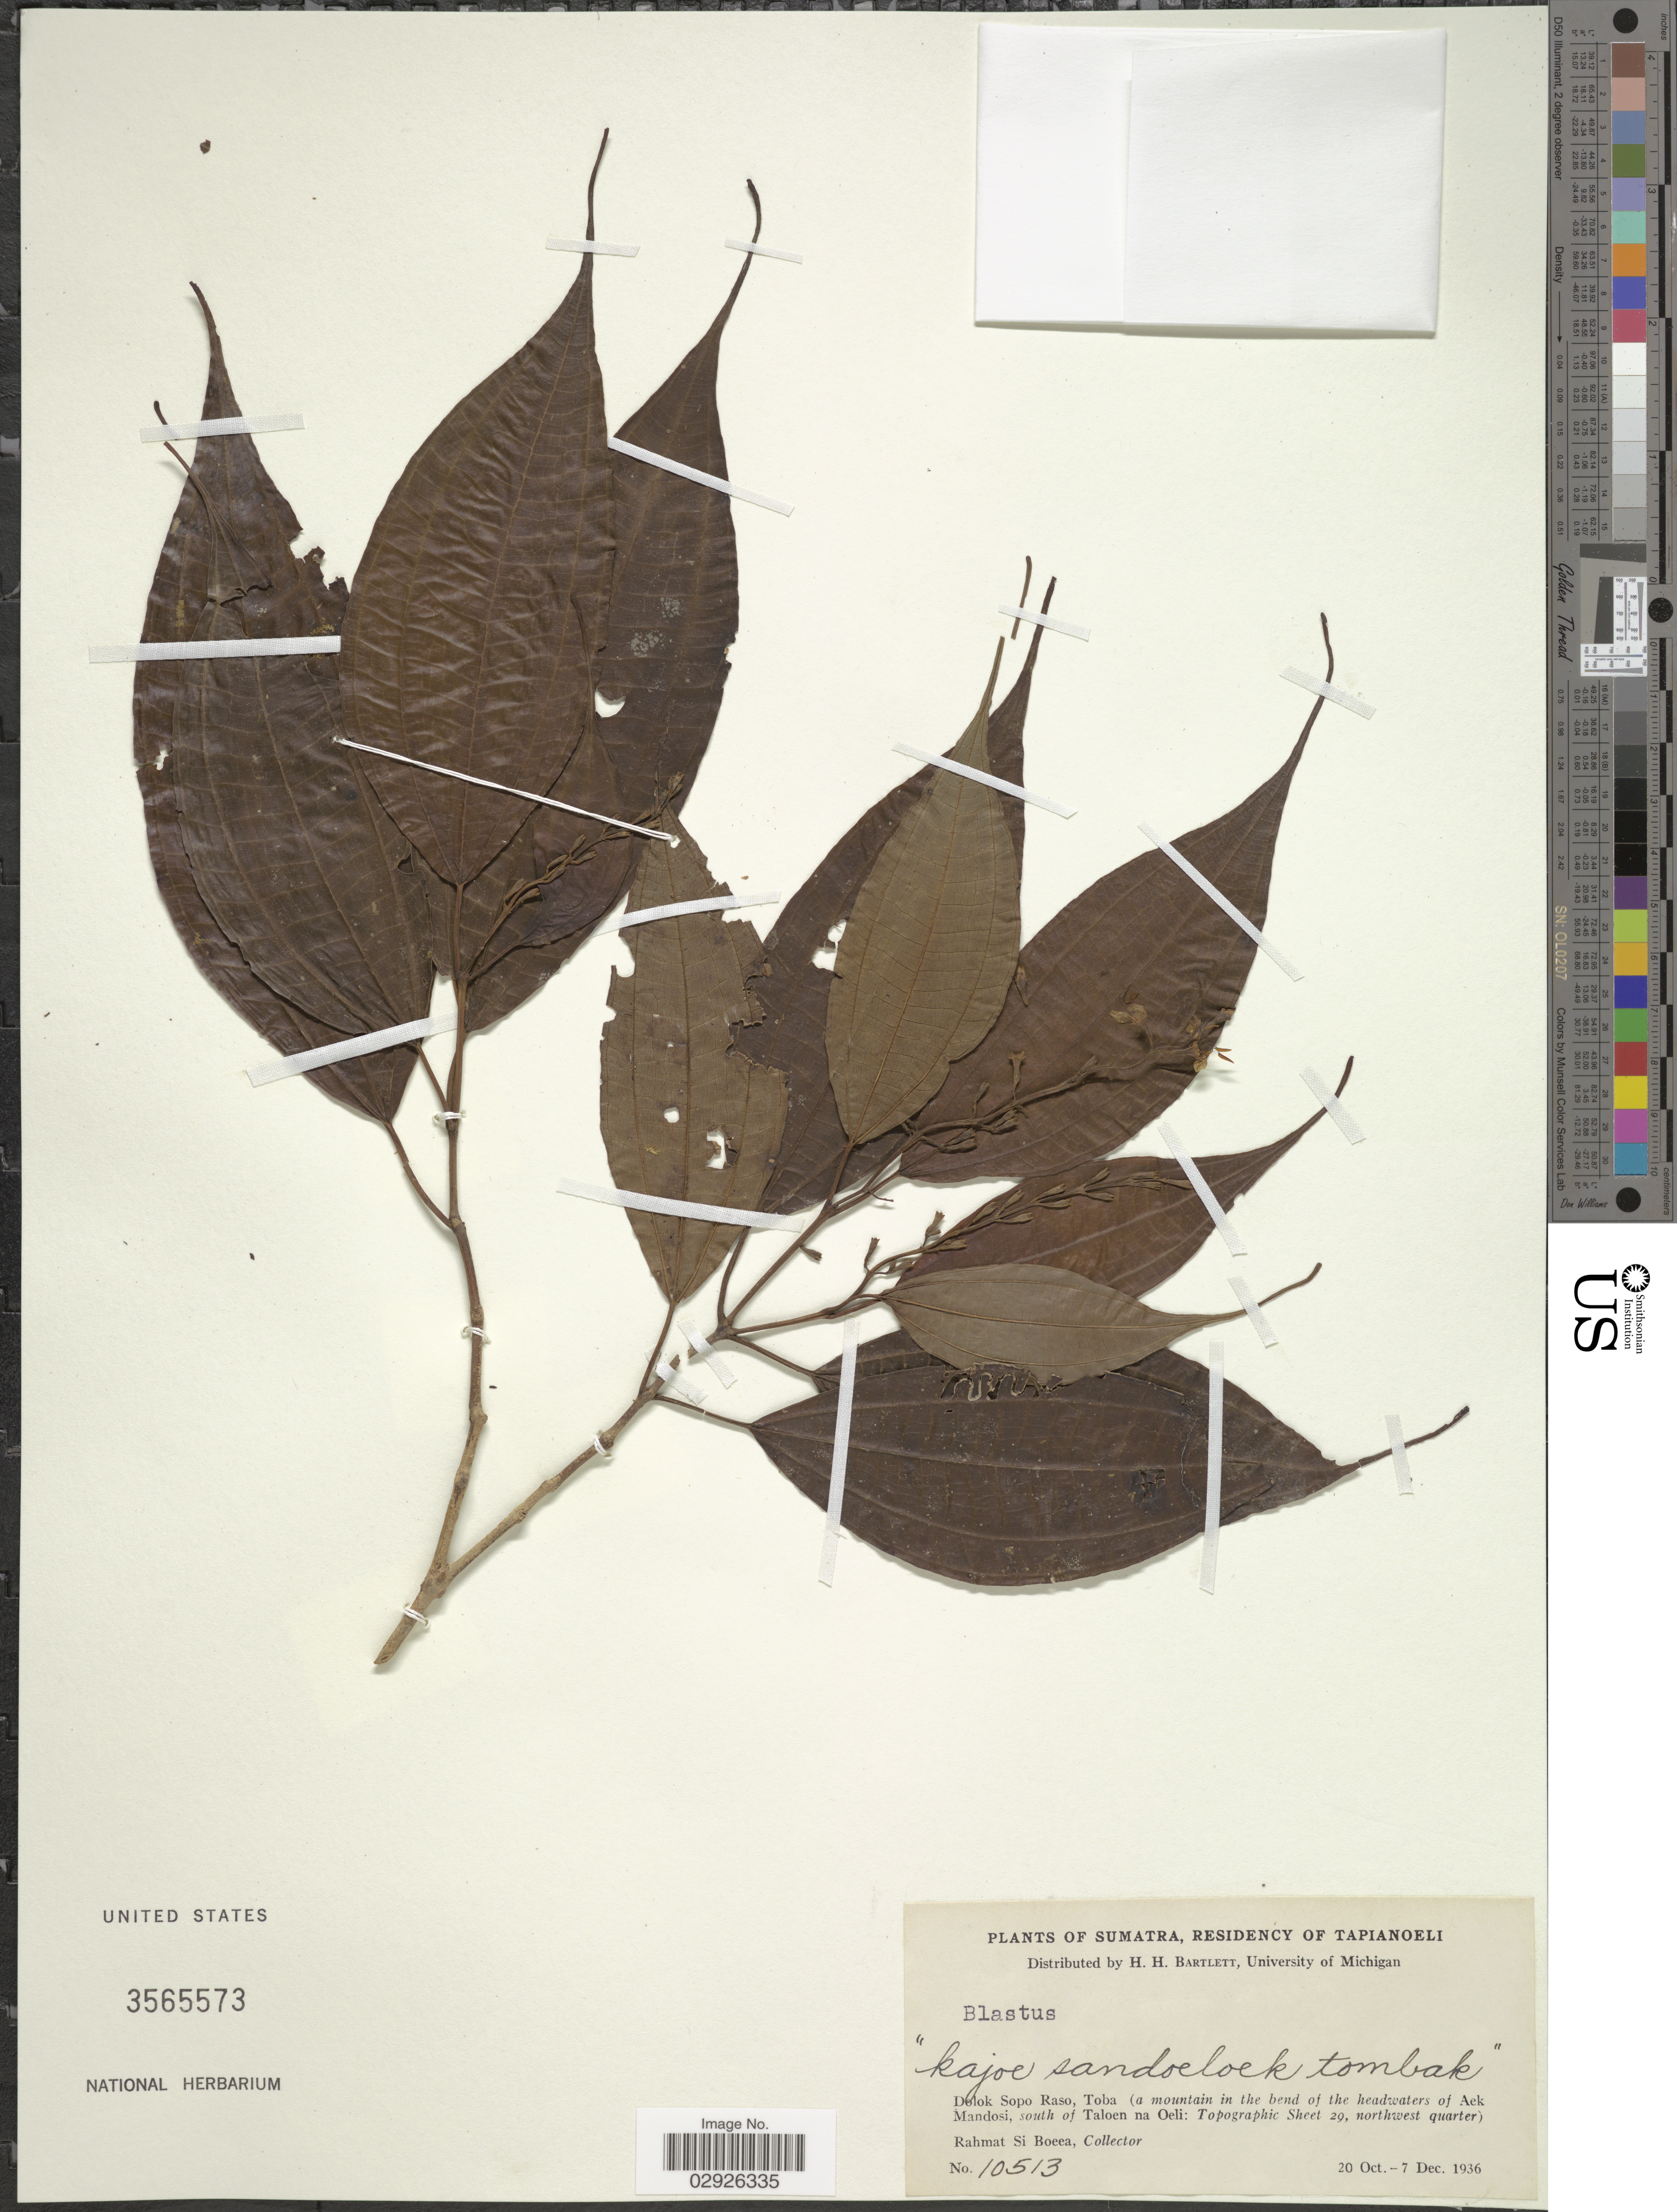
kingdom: Plantae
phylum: Tracheophyta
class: Magnoliopsida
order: Myrtales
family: Melastomataceae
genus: Blastus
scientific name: Blastus borneensis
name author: Cogn. ex Boerl.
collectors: Rahmat Si Boeea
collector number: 10513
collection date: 1936-10-20/1936-12-07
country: Indonesia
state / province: Sumatra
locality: Residency of Tapianoeli, Dolok Sopo Raso, Toba (a mountain in the bend of the headwaters of Aek Mandosi, south of Taloen na Oeli: Topographic Sheet 29, northwest quarter).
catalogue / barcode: US 3565573